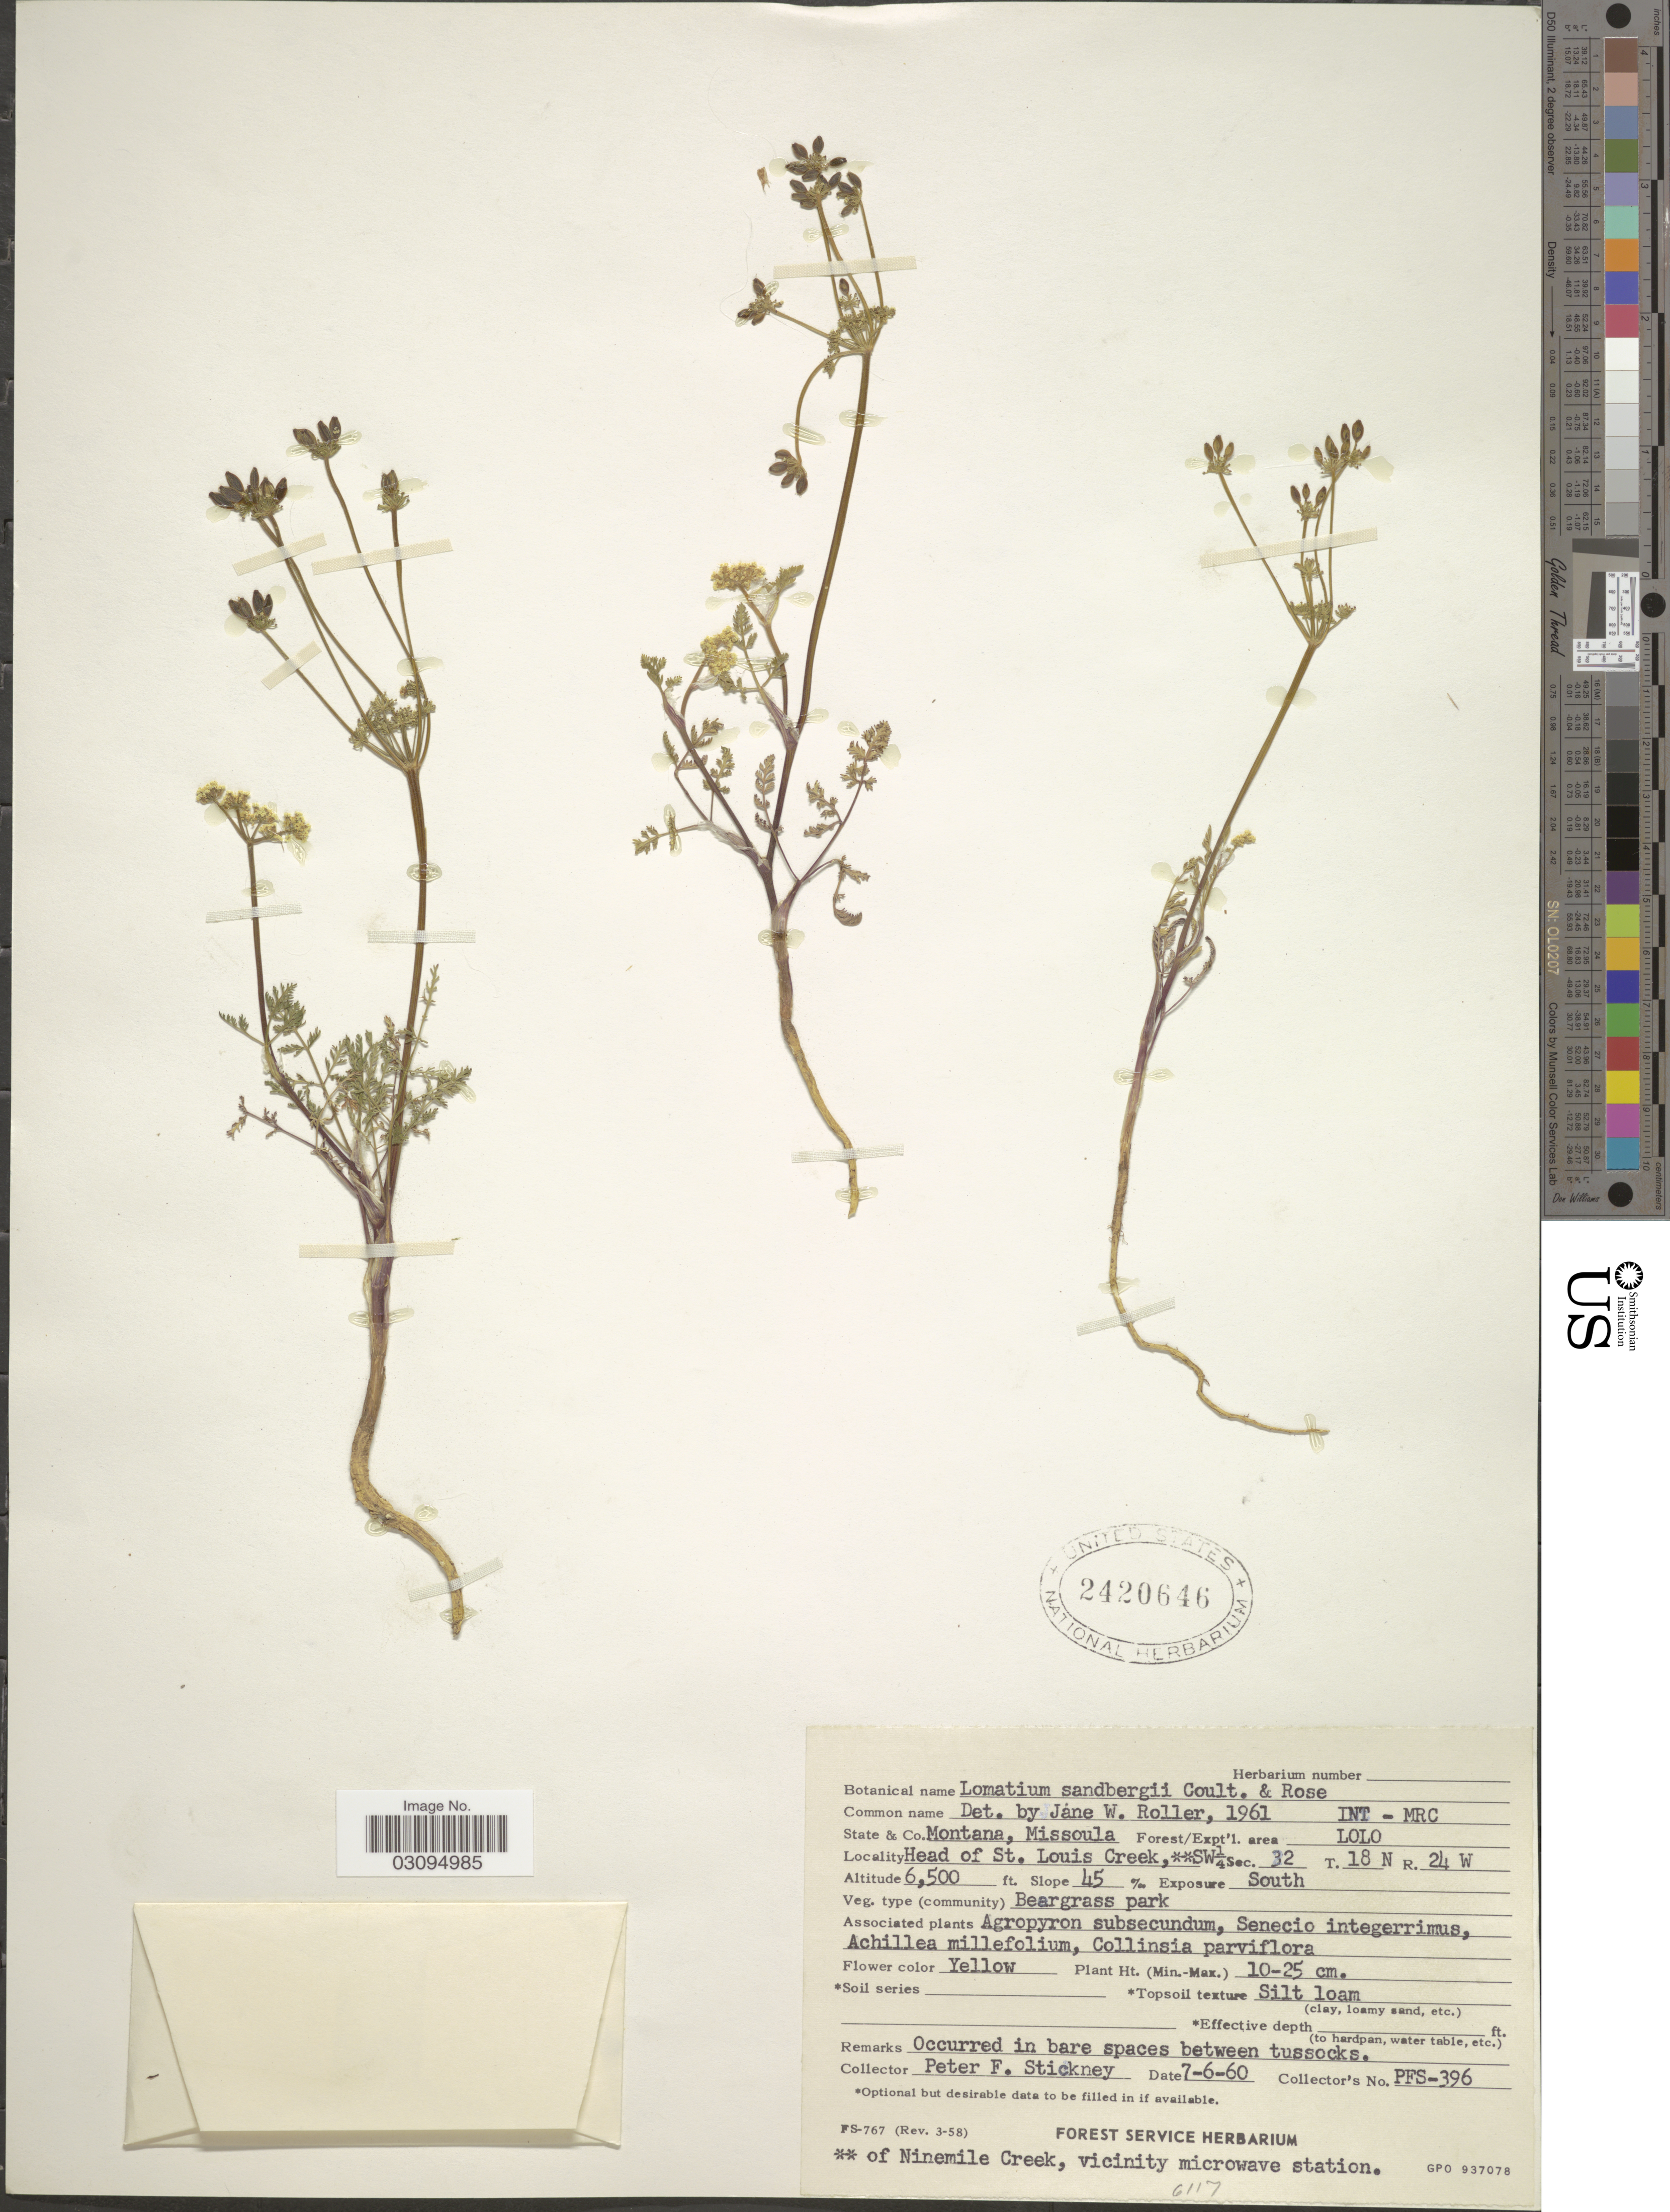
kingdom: Plantae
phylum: Tracheophyta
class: Magnoliopsida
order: Apiales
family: Apiaceae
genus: Lomatium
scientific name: Lomatium sandbergii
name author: (J.M. Coult. & Rose) J.M. Coult. & Rose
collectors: P. Stickney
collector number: PFS-396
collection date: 1960-06-07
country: United States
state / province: Montana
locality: Missoula, Lolo, Head of St. Louis Creek, SW¼ Sec.32 T18N R24W.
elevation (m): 1981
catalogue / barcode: US 2420646